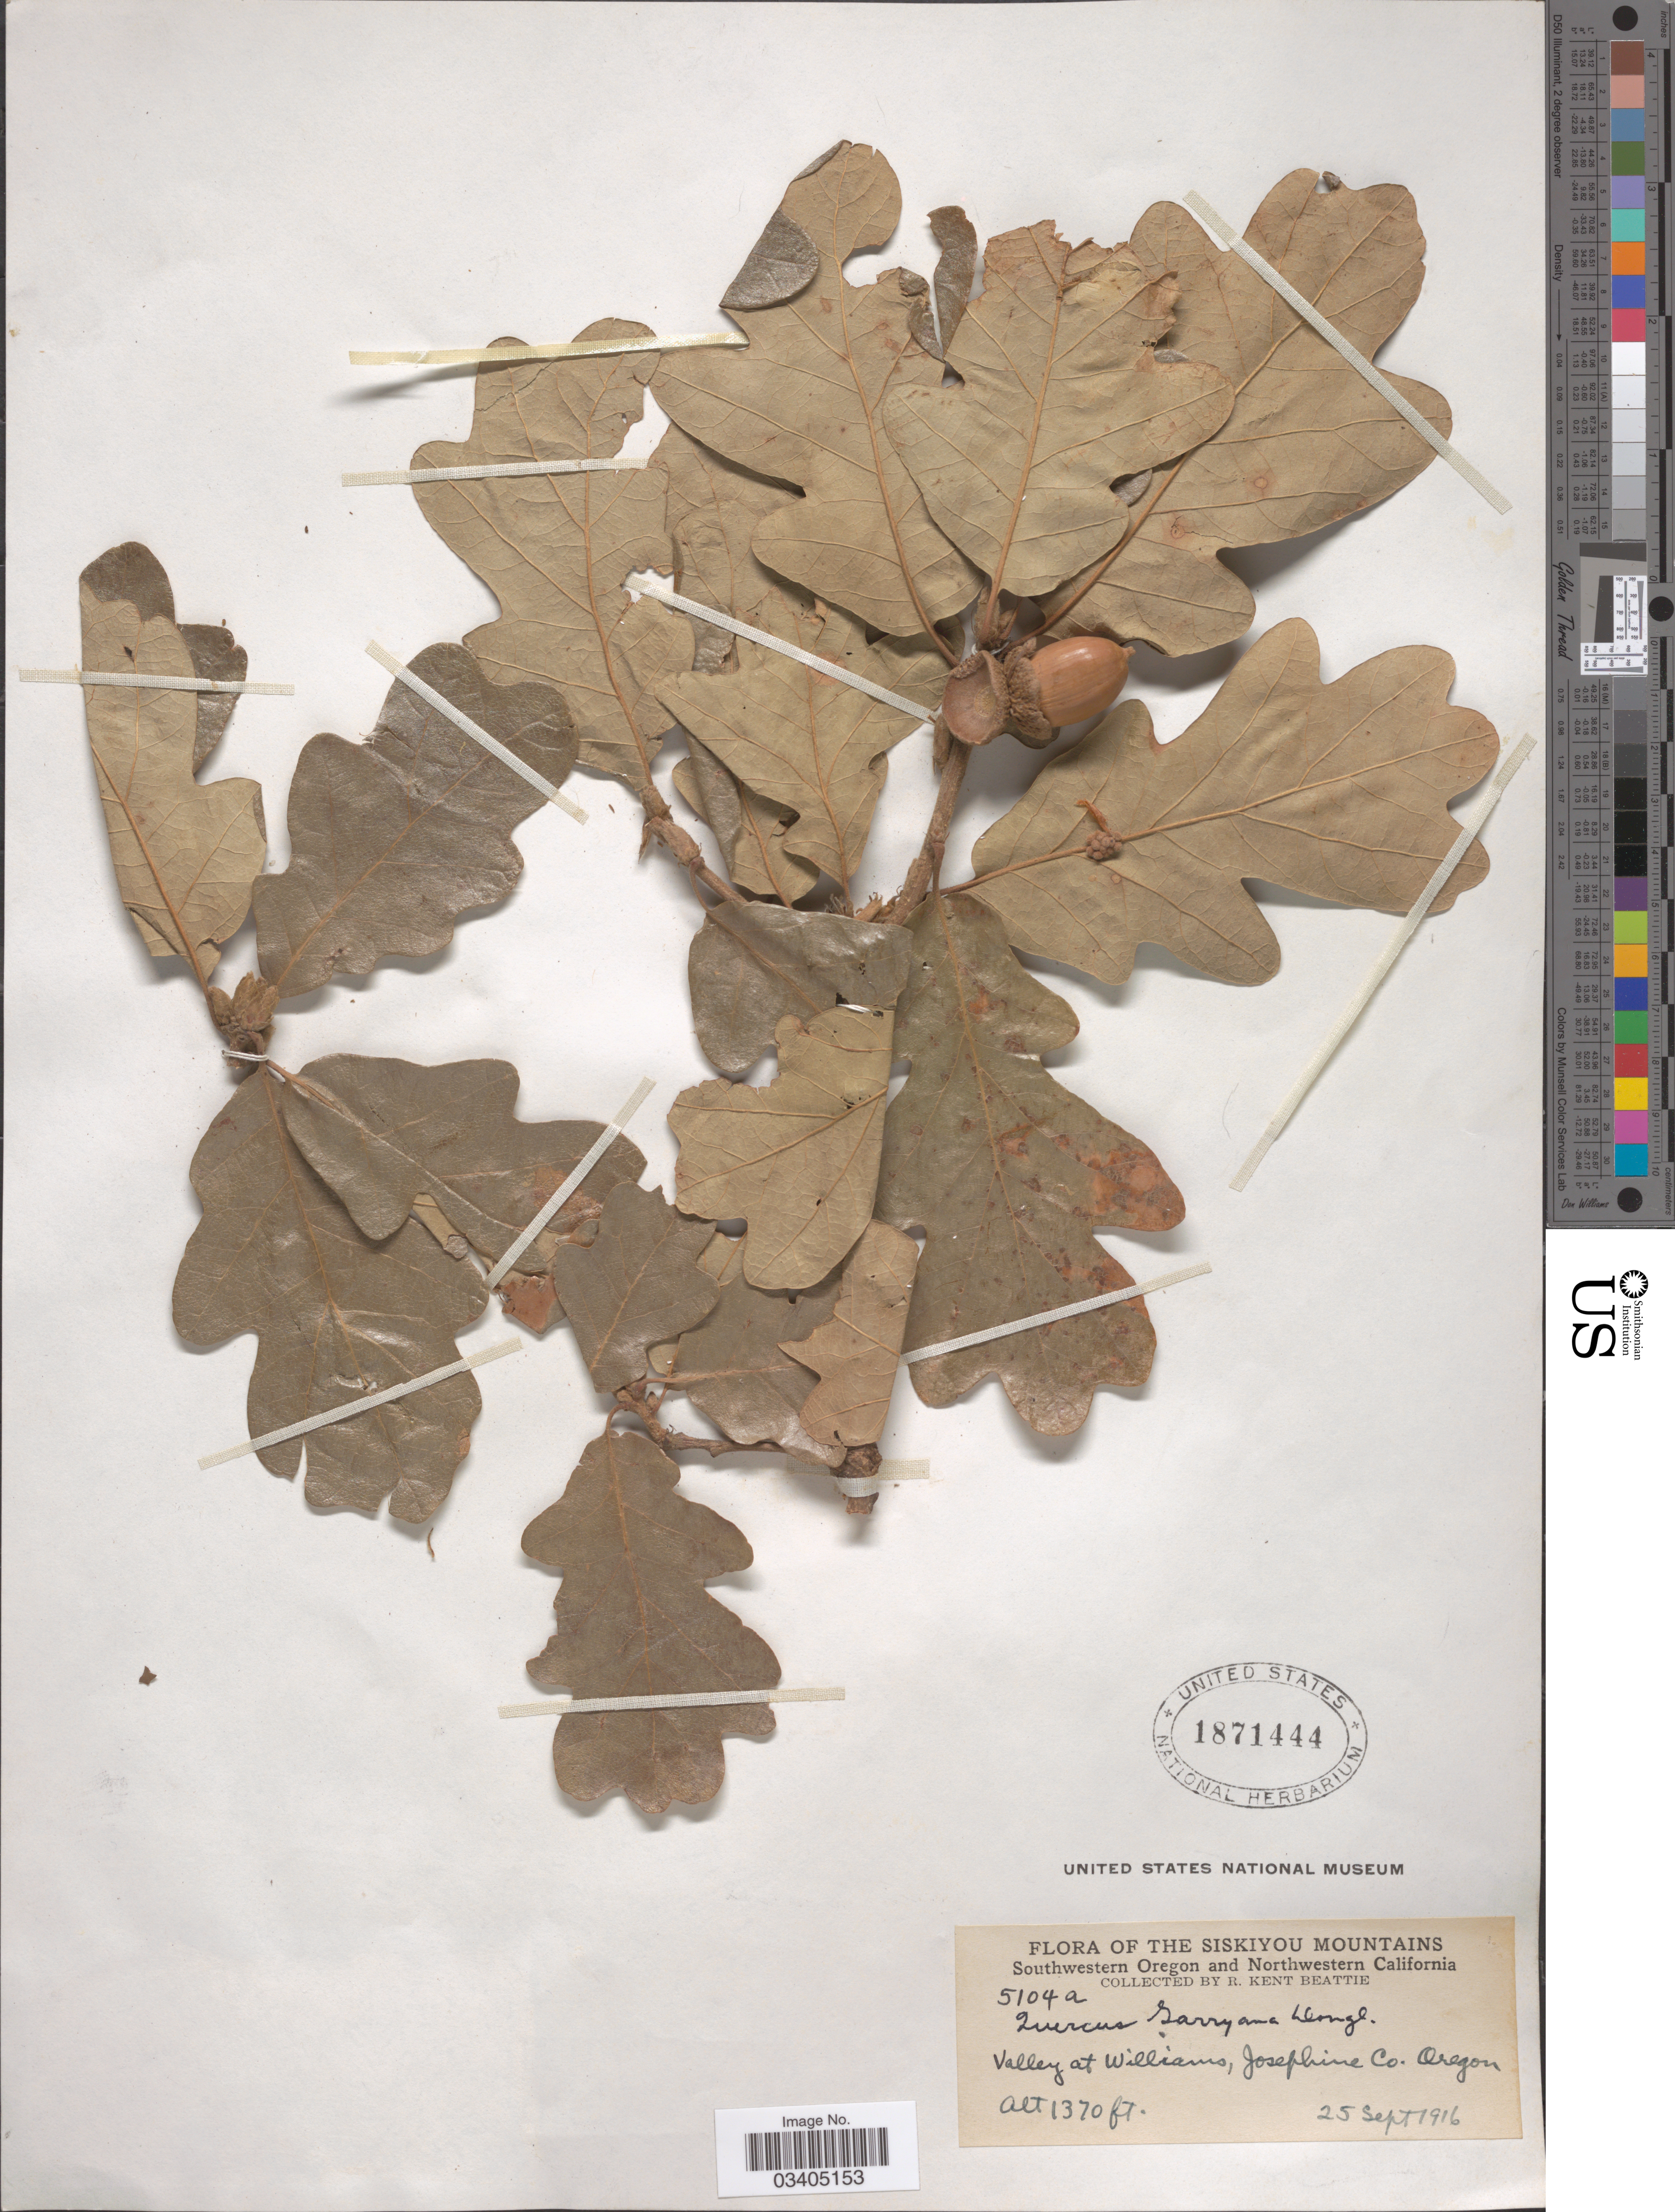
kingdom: Plantae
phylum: Tracheophyta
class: Magnoliopsida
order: Fagales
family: Fagaceae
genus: Quercus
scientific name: Quercus garryana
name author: Douglas ex Hook.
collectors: R. K. Beattie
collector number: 5104a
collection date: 1916-09-25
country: United States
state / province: Oregon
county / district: Josephine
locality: The Siskiyou Mountains. Southwestern Oregon. Valley at Williams, Josephine Co.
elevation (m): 418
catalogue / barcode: US 1871444